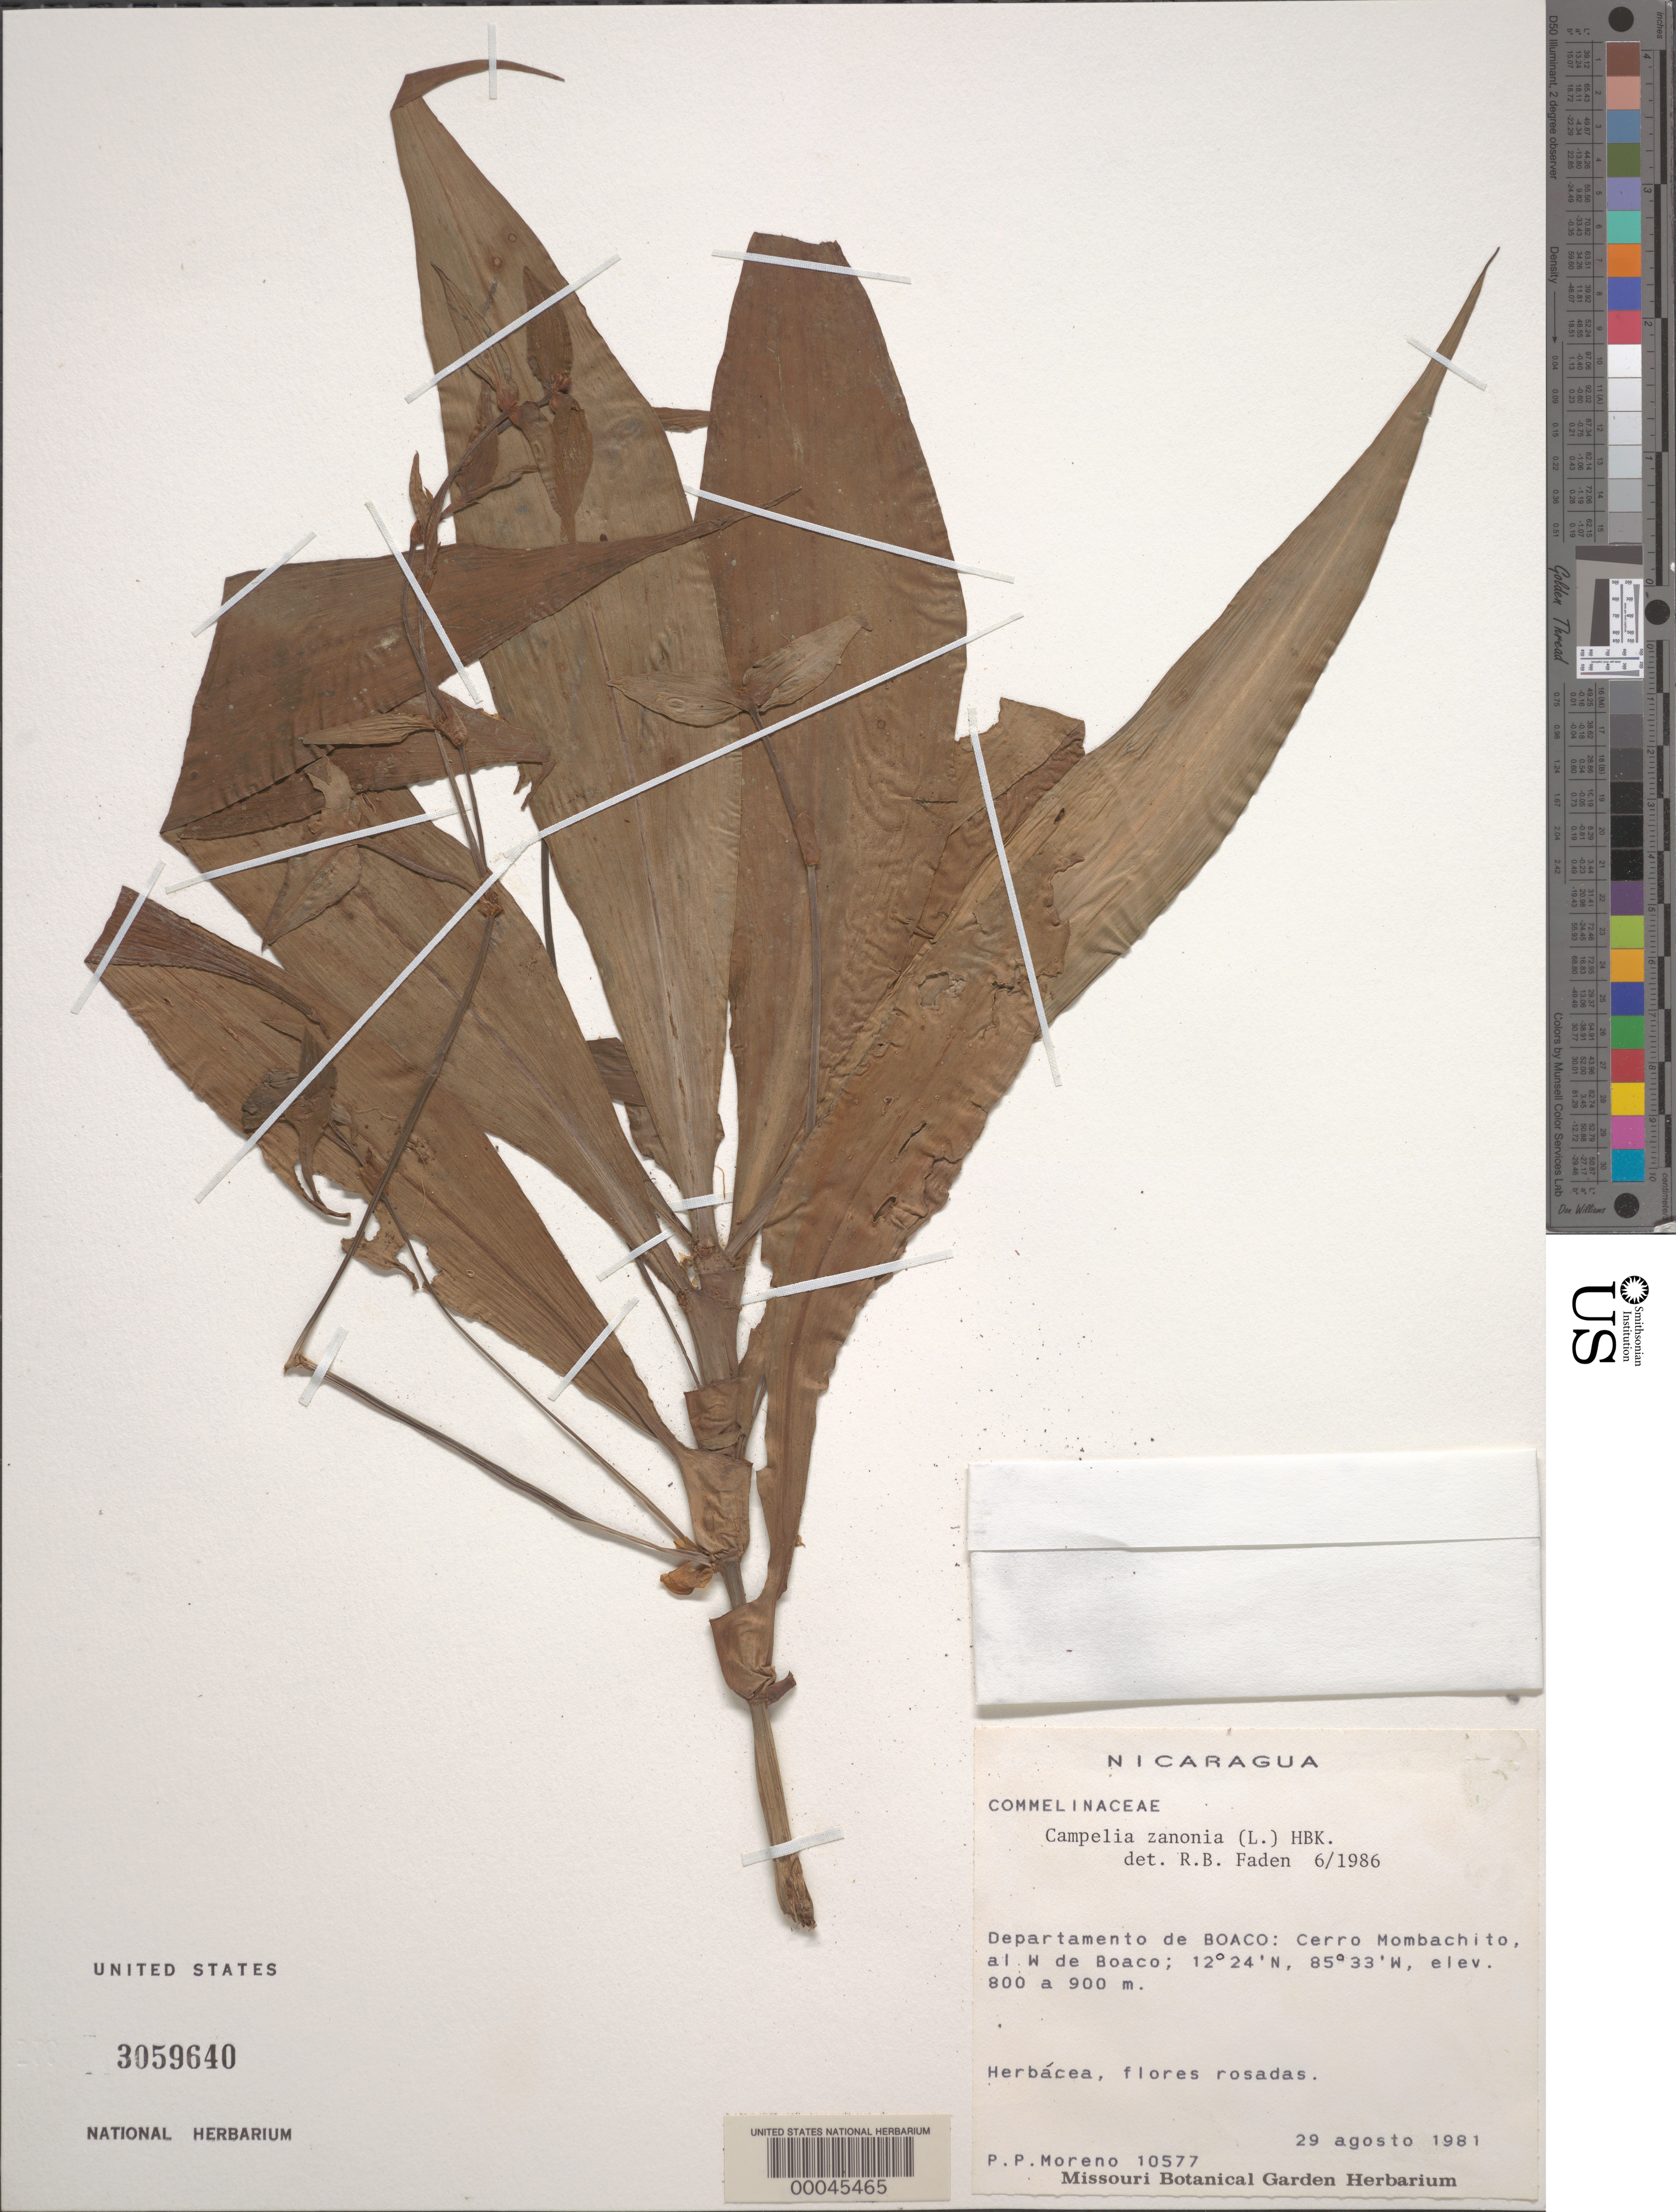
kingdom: Plantae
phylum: Tracheophyta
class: Liliopsida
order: Commelinales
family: Commelinaceae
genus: Tradescantia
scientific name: Tradescantia zanonia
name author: (L.) Sw.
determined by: Faden, Robert B., (US), Smithsonian Institution - National Museum of Natural History (UNITED STATES)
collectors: P. Moreno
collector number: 10577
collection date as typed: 29 Aug 1981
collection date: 1981-08-29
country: Nicaragua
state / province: Boaco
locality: Cerro mombachito, w of boaco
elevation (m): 800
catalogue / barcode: US 3059640